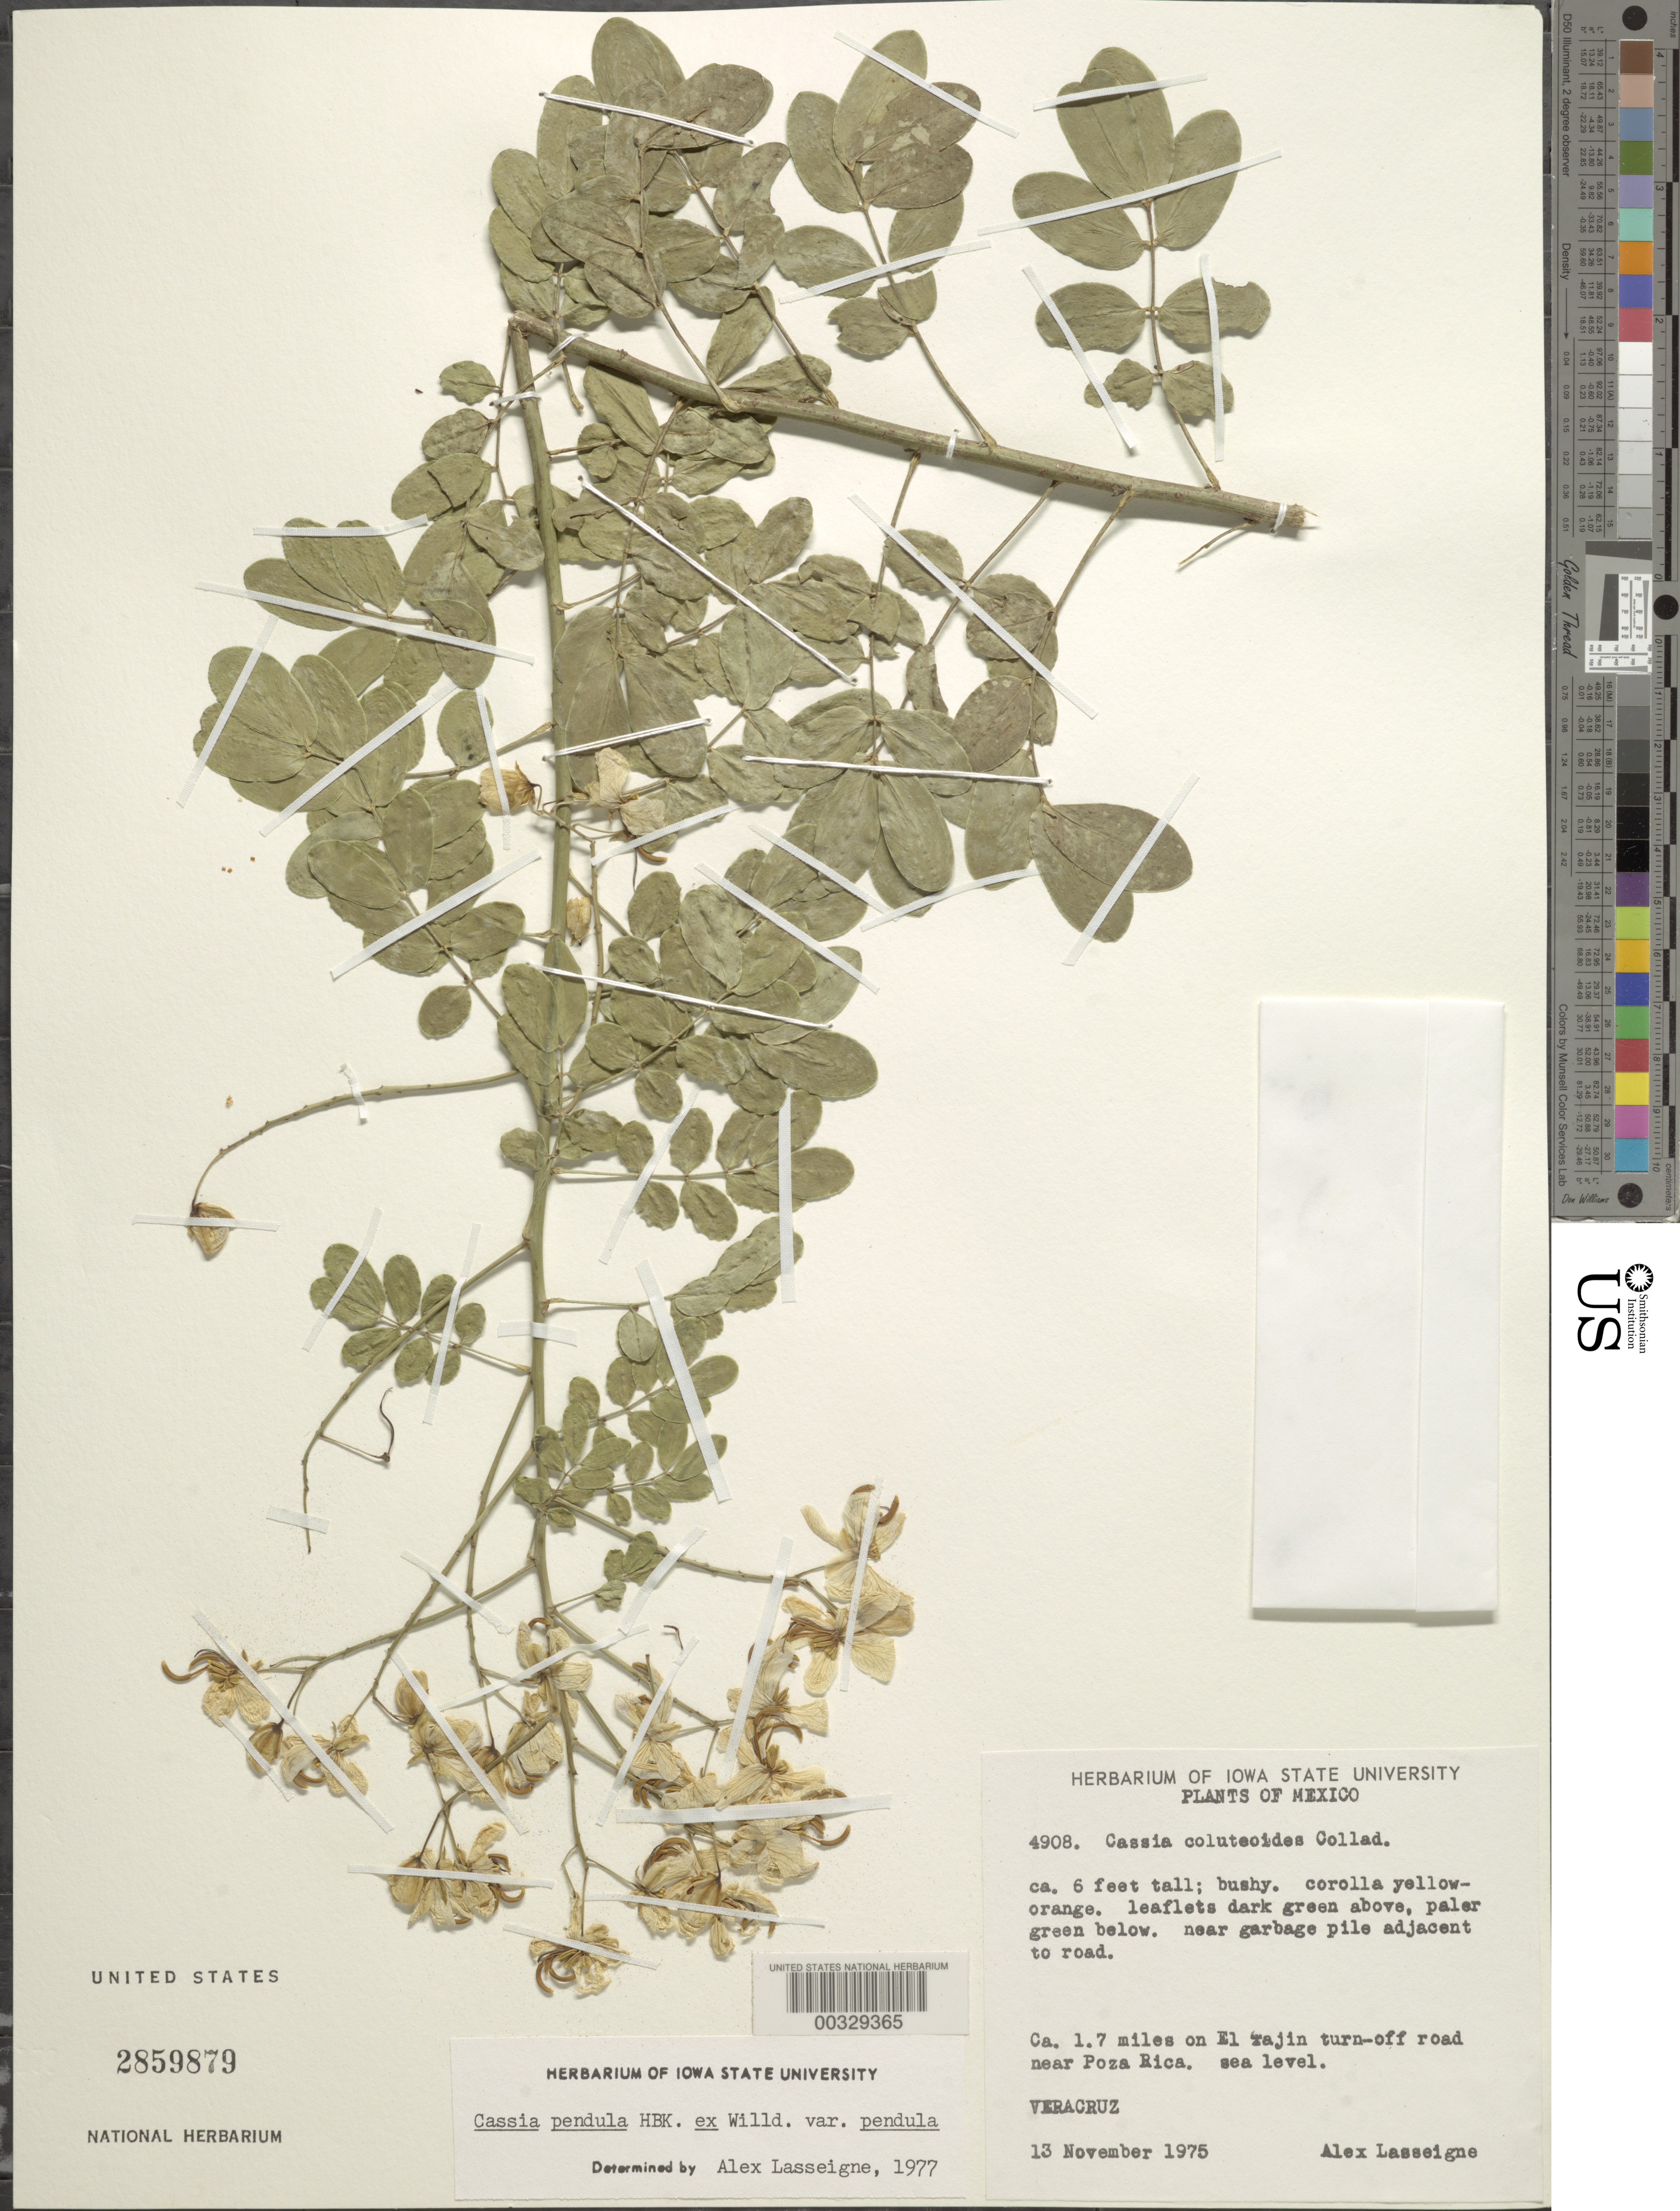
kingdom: Plantae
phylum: Tracheophyta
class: Magnoliopsida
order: Fabales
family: Fabaceae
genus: Senna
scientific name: Senna pendula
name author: (Humb. & Bonpl. ex Willd.) H.S. Irwin & Barneby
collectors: A. Lasseigne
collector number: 4908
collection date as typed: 13 Nov 1975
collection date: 1975-11-13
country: Mexico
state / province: Veracruz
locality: Ca 1.7 mi of el tajin turn off road near poza rica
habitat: Near garbage pile adjacent to road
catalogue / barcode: US 2859879